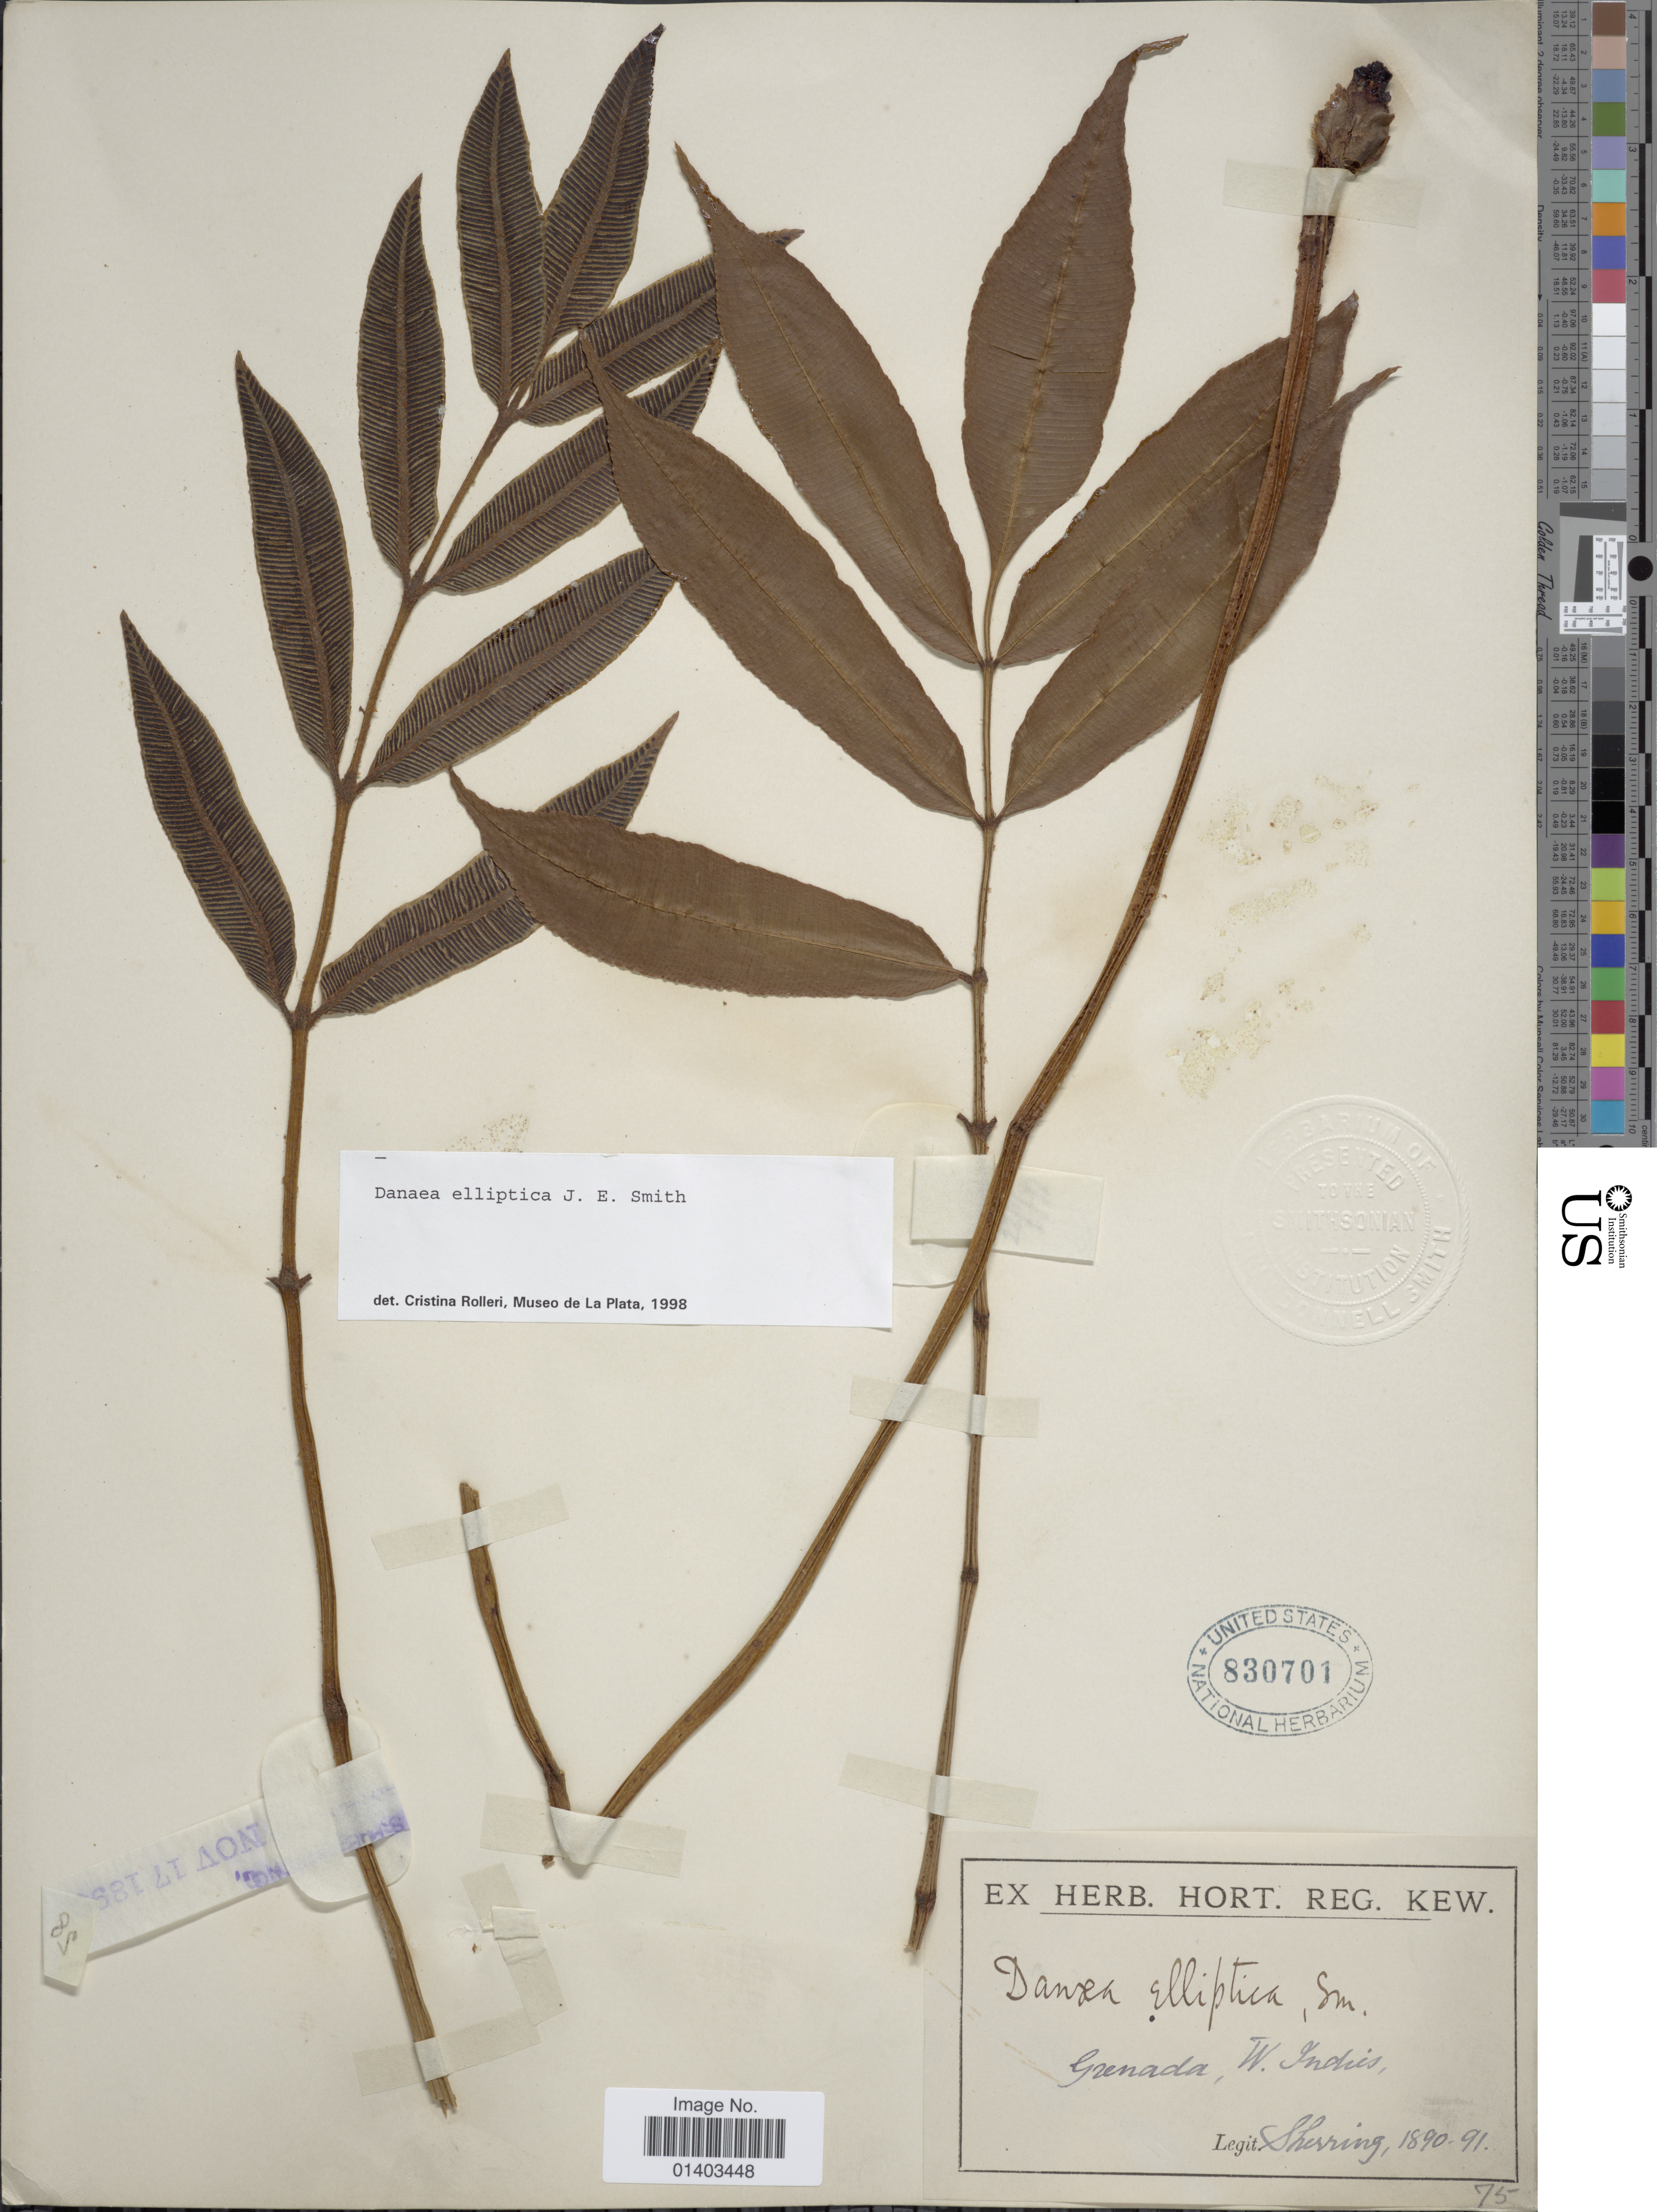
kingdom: Plantae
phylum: Tracheophyta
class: Polypodiopsida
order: Marattiales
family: Marattiaceae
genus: Danaea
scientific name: Danaea elliptica subsp. elliptica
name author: Sm.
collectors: Sherring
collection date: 1890/1891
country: Grenada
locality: W. Indies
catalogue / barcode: US 830701